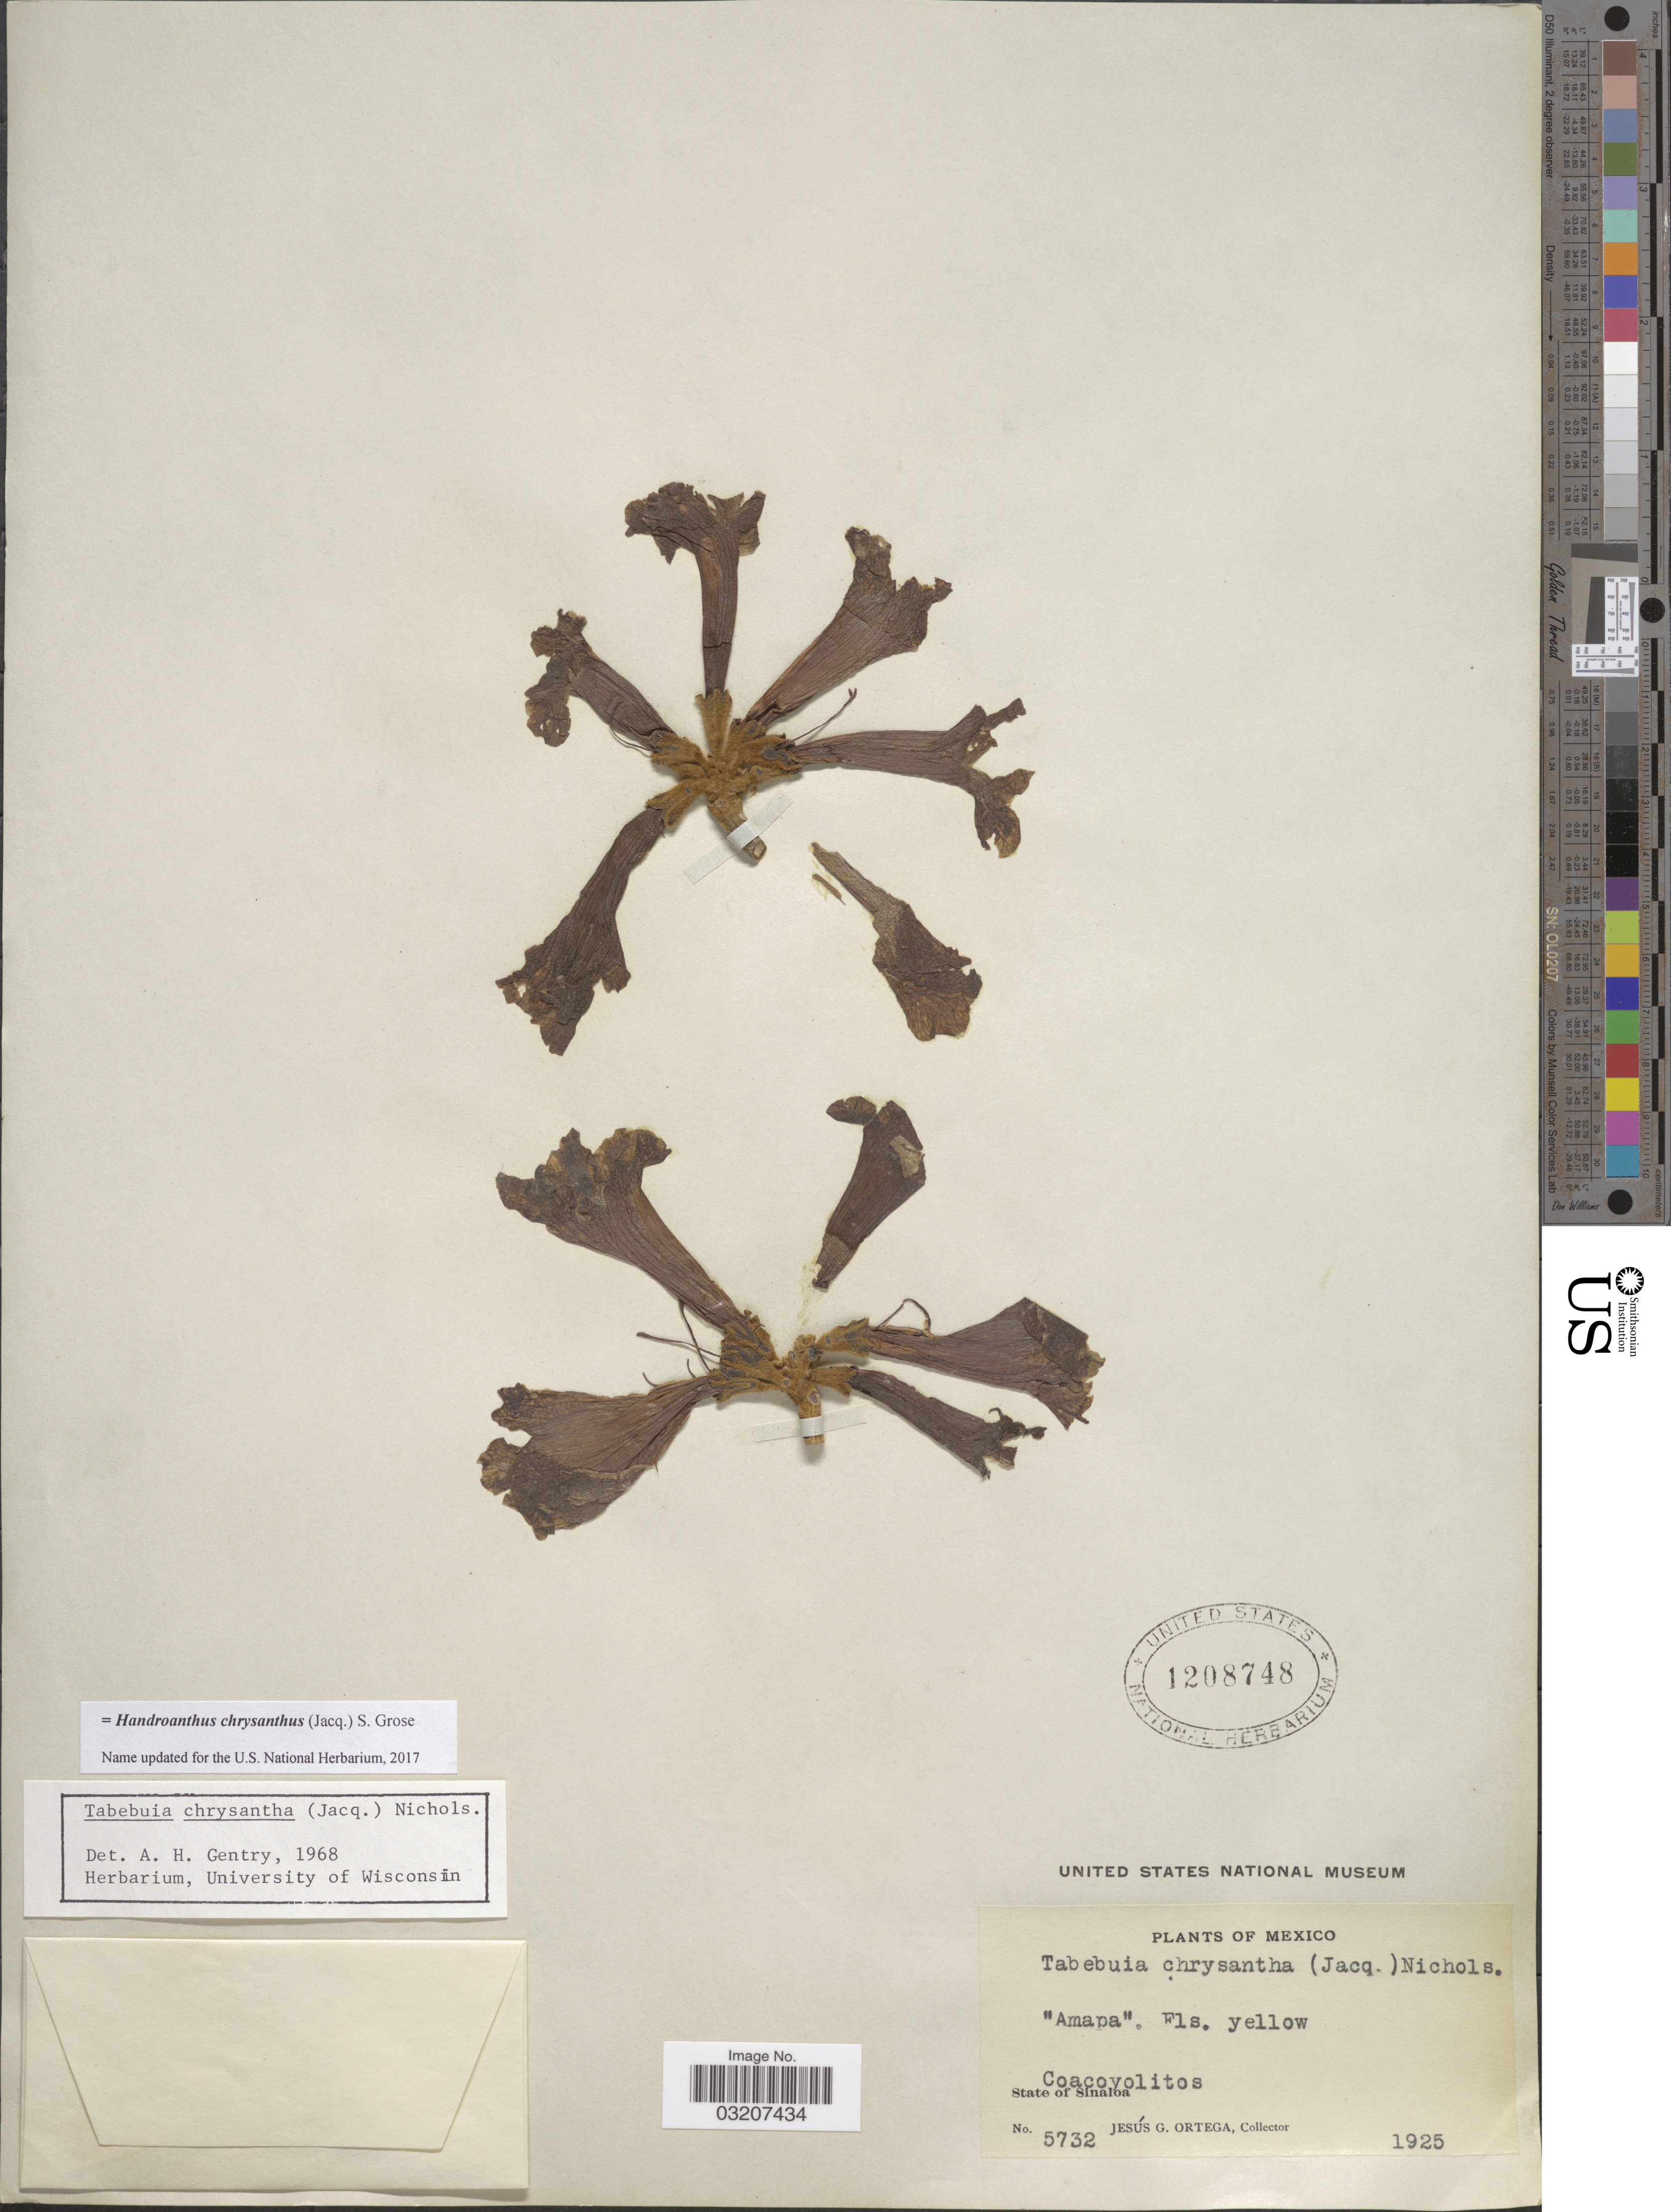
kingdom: Plantae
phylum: Tracheophyta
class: Magnoliopsida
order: Lamiales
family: Bignoniaceae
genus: Handroanthus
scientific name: Handroanthus chrysanthus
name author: (Jacq.) S.O. Grose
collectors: J. Ortega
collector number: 5732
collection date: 1925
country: Mexico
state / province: Sinaloa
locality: Coacoyolitos.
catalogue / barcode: US 1208748